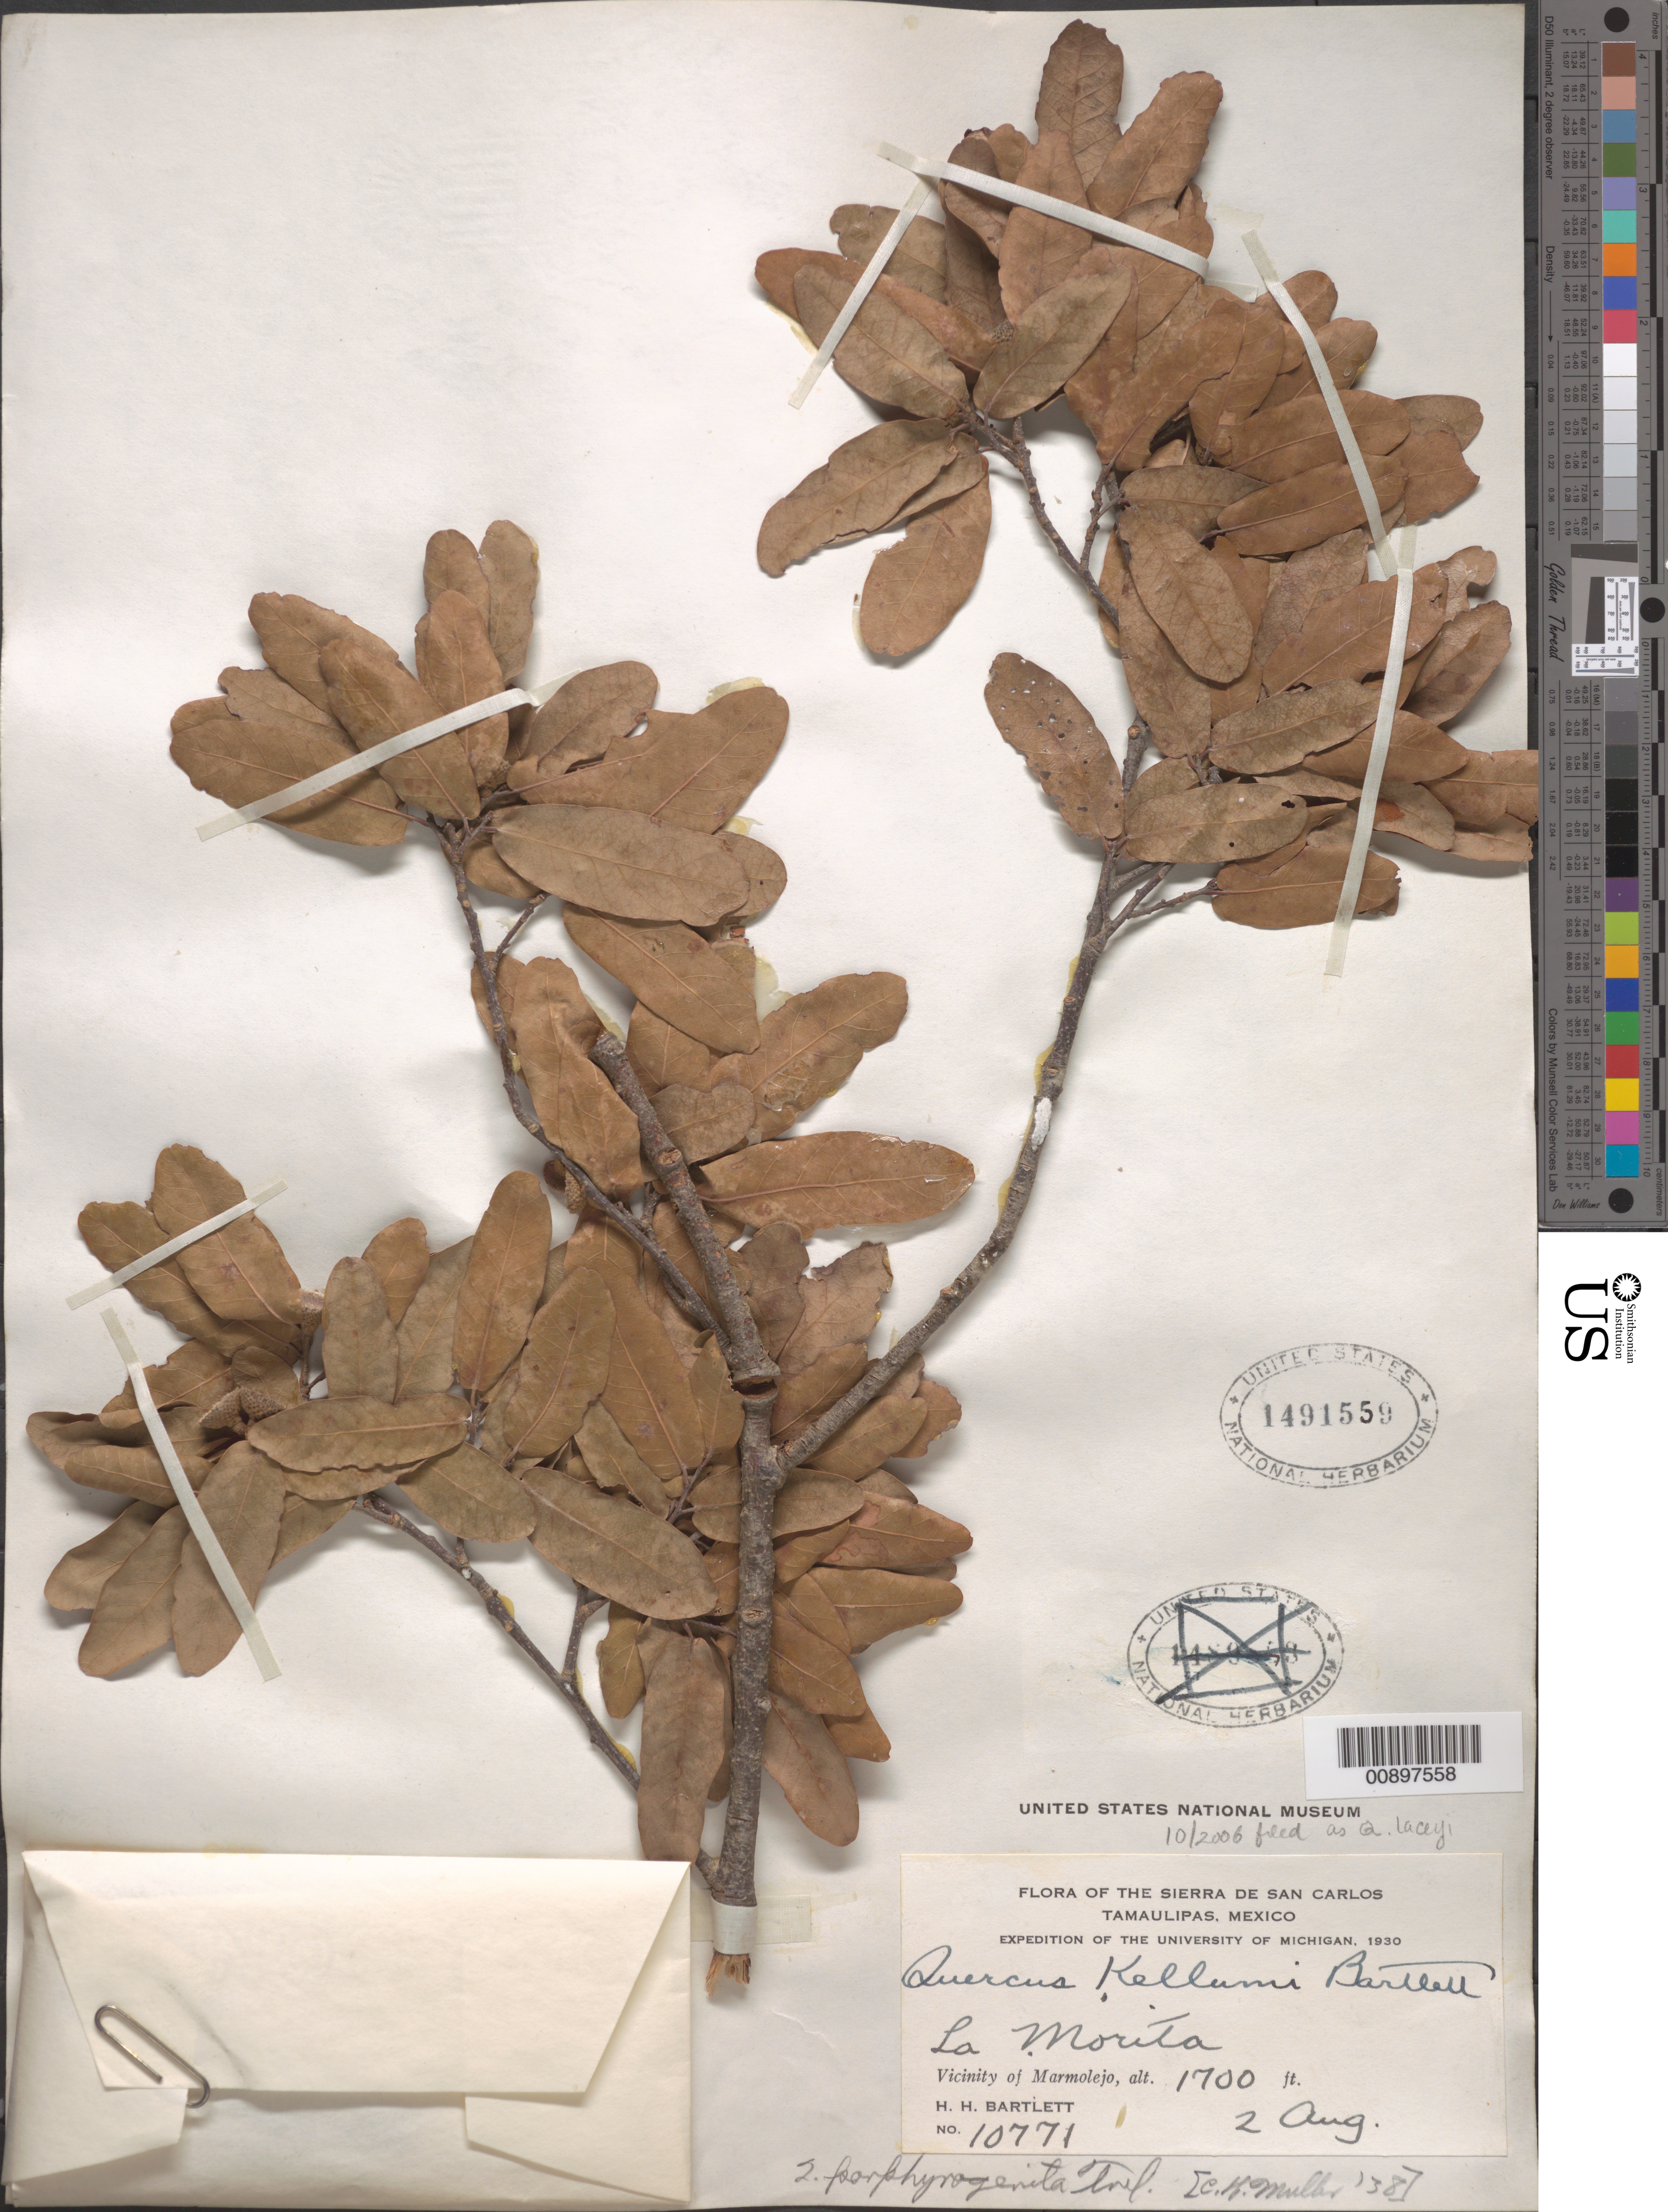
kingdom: Plantae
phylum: Tracheophyta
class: Magnoliopsida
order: Fagales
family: Fagaceae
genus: Quercus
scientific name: Quercus laceyi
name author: Small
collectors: H. H. Bartlett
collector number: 10771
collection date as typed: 02 Aug 1930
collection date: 1930-08-02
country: Mexico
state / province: Tamaulipas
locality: La Morita. Vicinity of Marmolejo, Tamaulipas. Sierra de San Carlos.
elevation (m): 518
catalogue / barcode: US 1491559